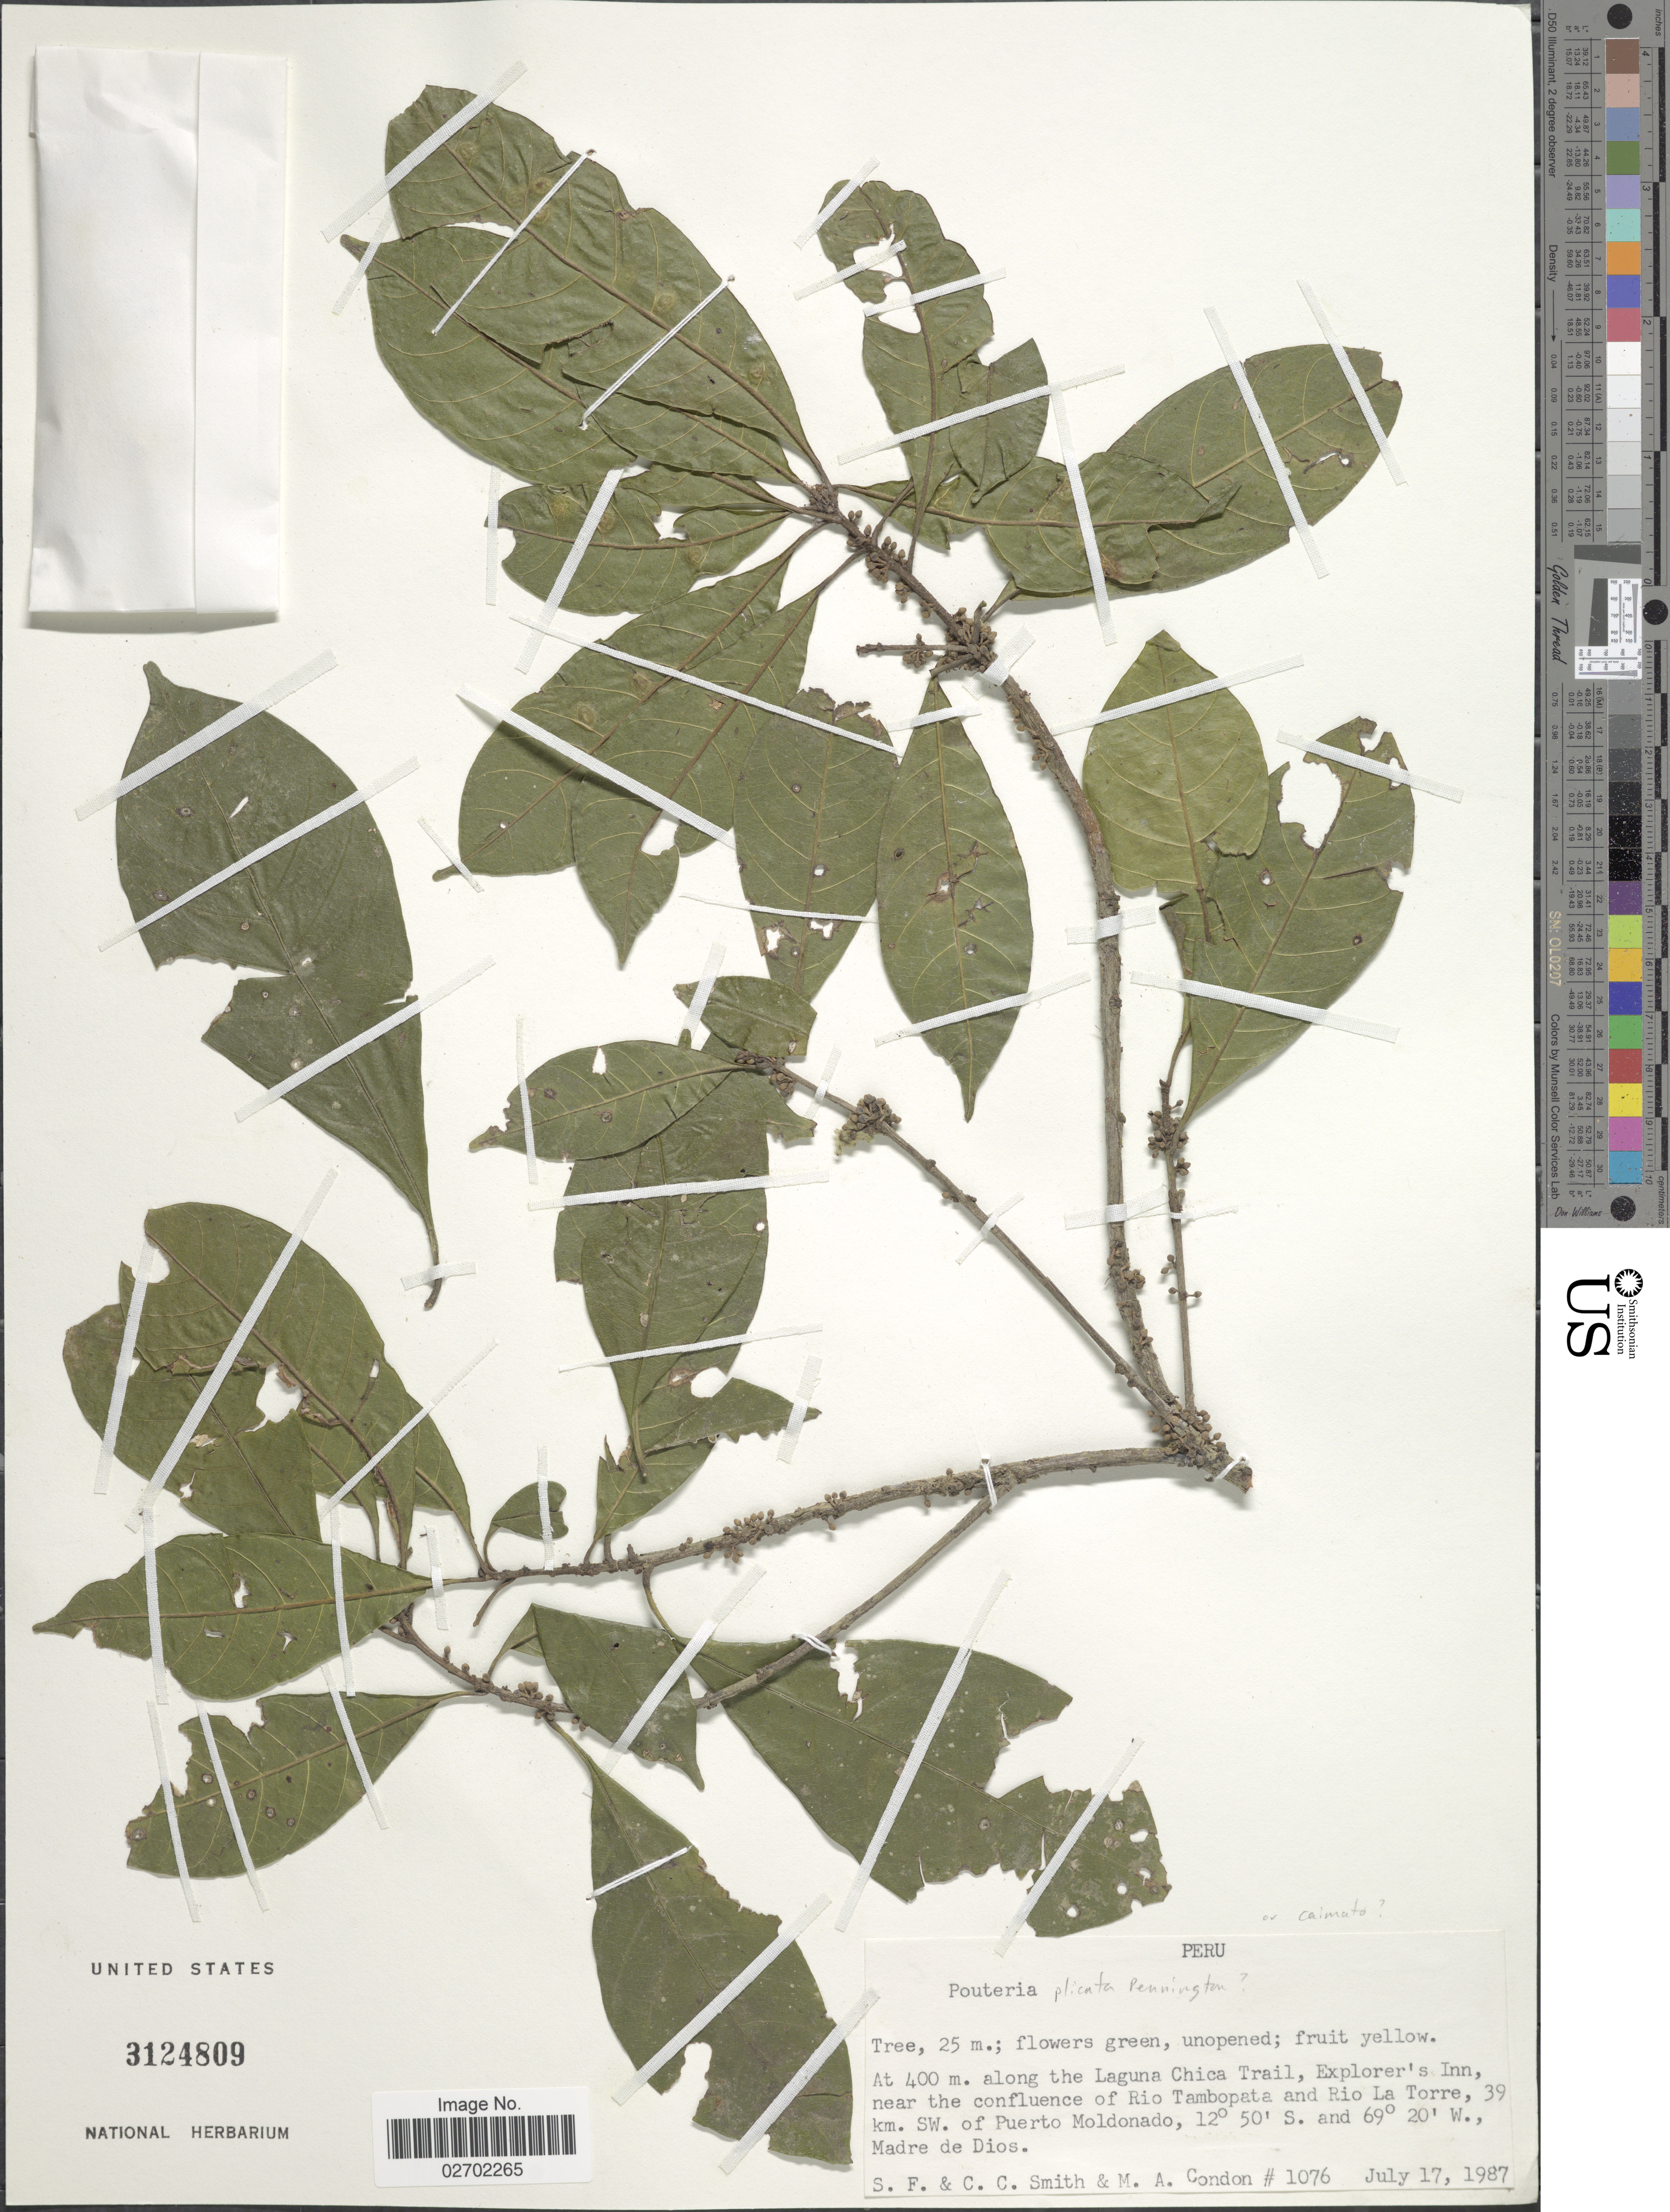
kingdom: Plantae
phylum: Tracheophyta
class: Magnoliopsida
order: Ericales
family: Sapotaceae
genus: Pouteria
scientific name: Pouteria plicata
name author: T.D. Penn.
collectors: S.F. Smith, C. C. Smith & M. A. Condon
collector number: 1076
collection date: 1987-07-17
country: Peru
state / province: Madre de Dios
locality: Along the Laguna Chica Trail, Explorer's Inn, near the confluence of Rio Tambopata and Rio La Torre, 39 km SW of Puerto Moldonado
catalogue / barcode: US 3124809